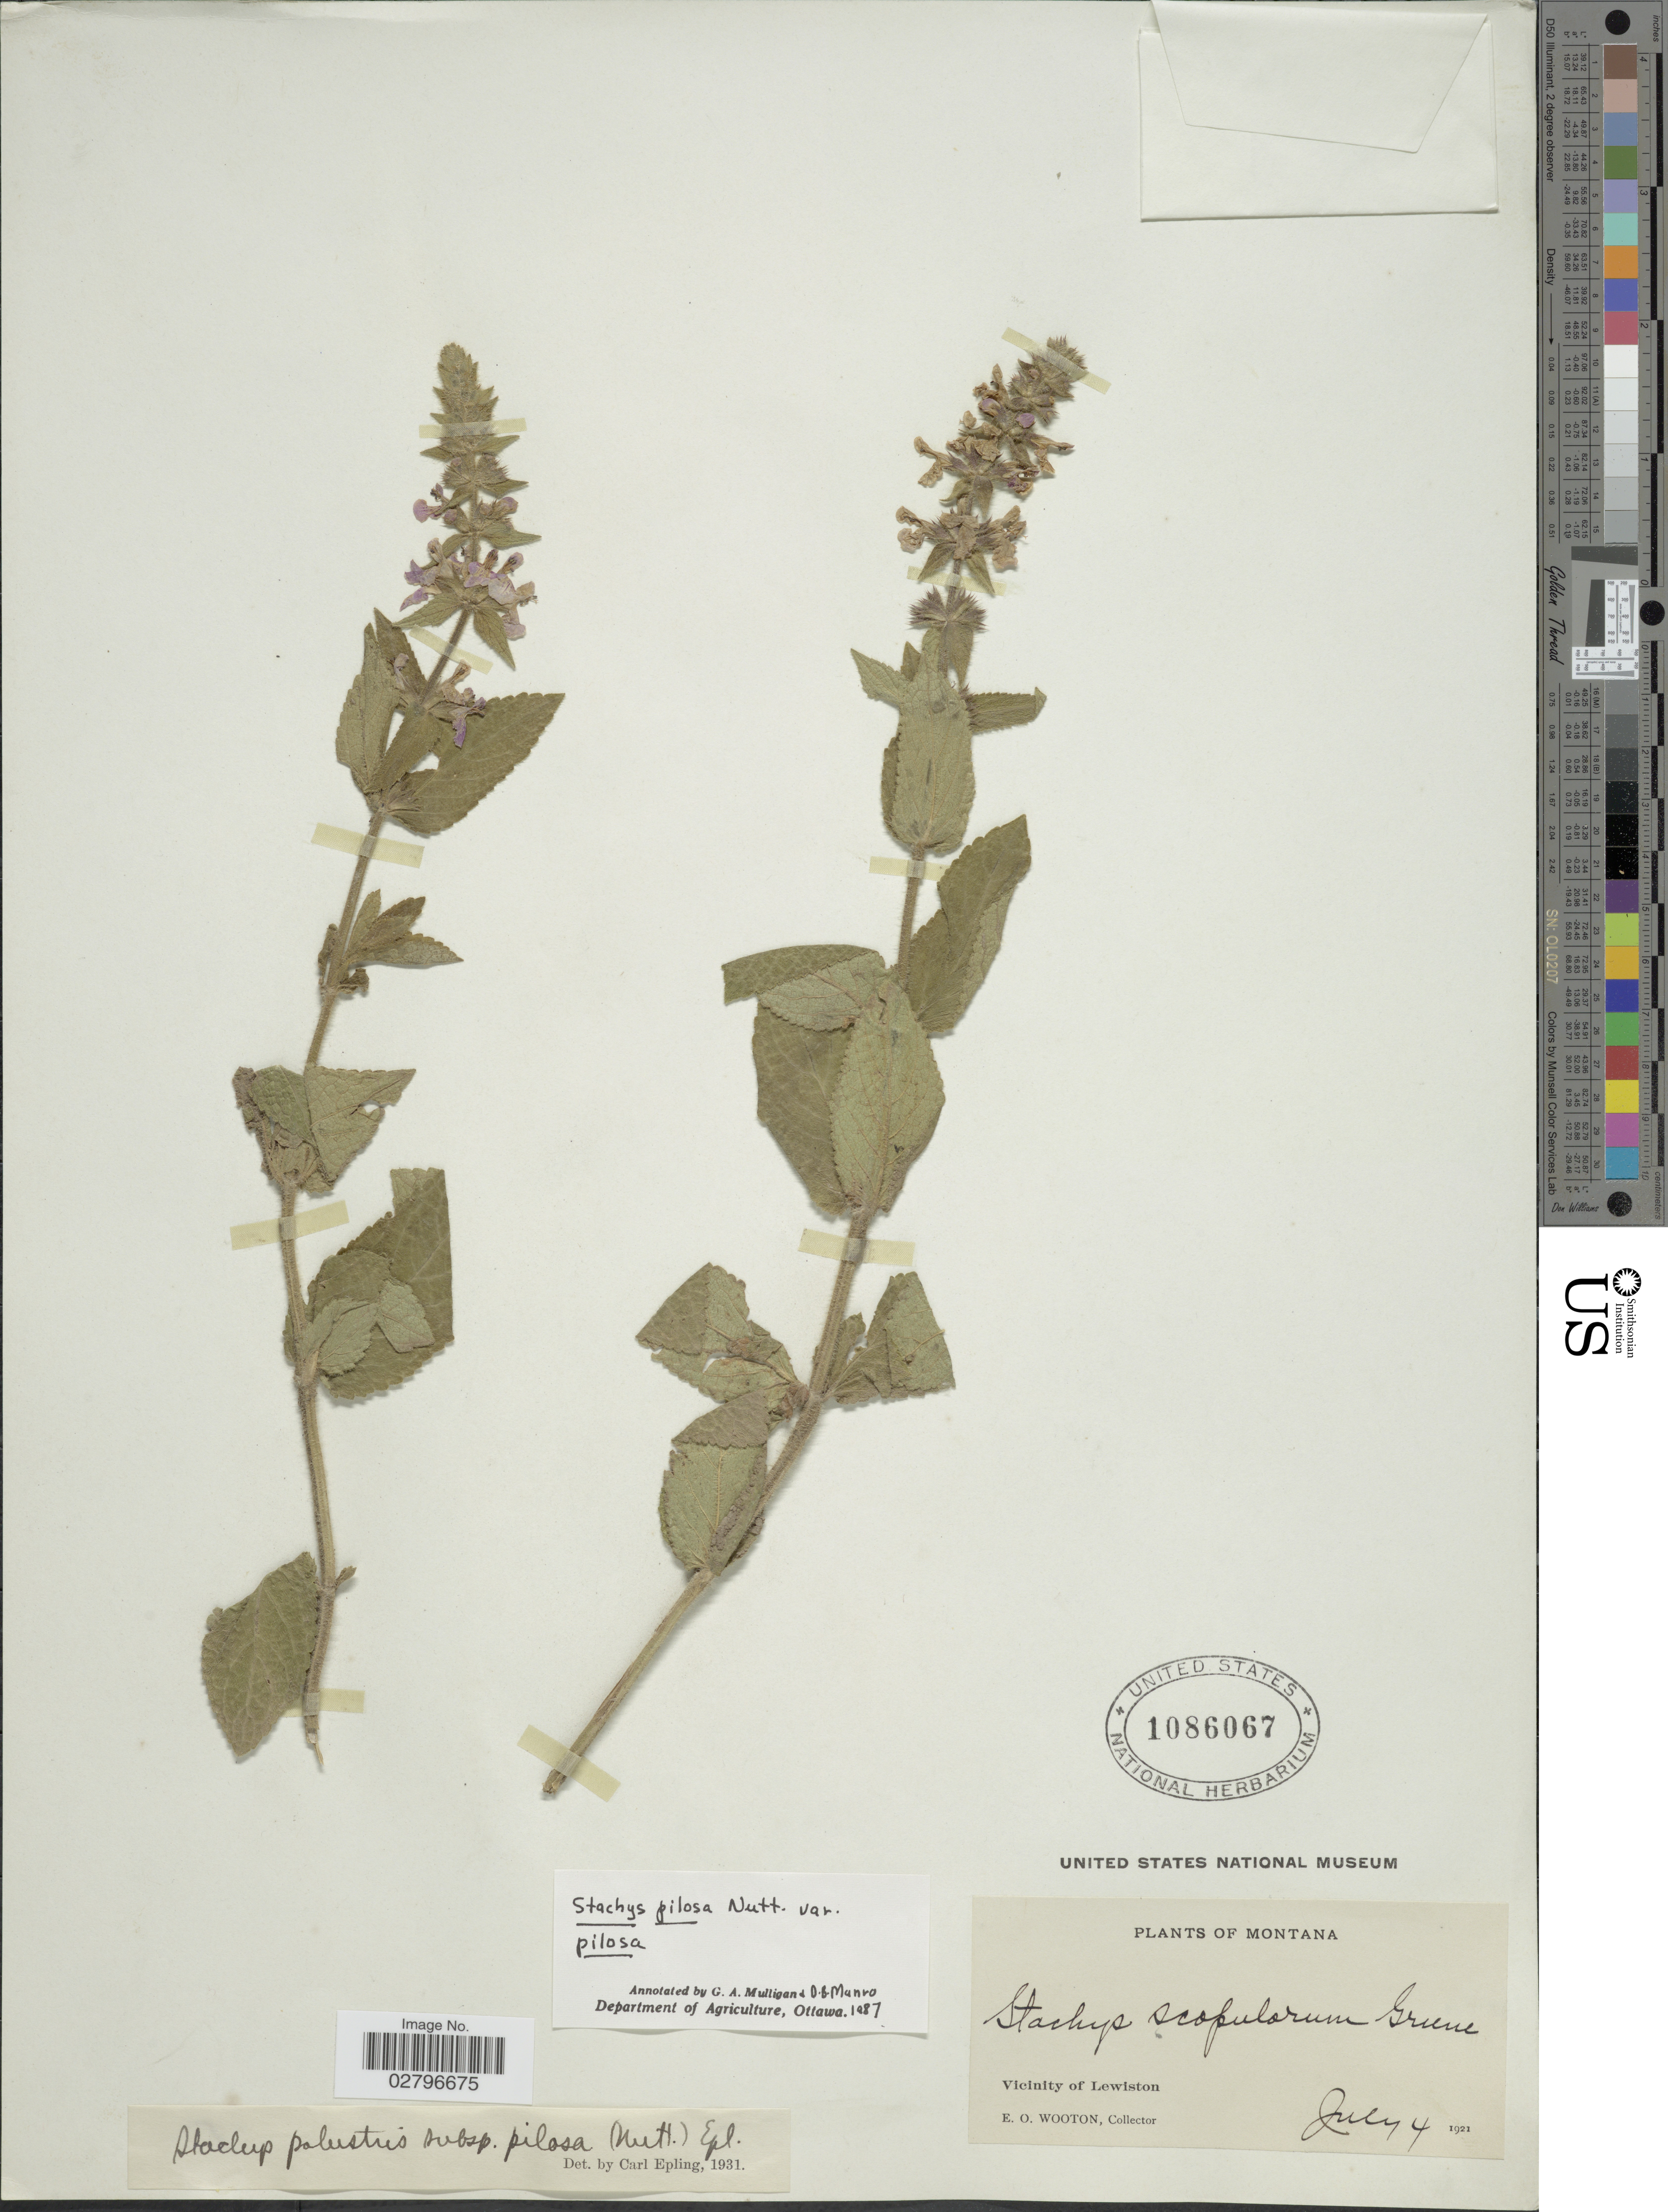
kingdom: Plantae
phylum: Tracheophyta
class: Magnoliopsida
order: Lamiales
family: Lamiaceae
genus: Stachys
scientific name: Stachys pilosa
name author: Nutt.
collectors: E. O. Wooton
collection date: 1921-07-04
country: United States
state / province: Montana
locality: Vicinity of Lewiston.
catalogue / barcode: US 1086067